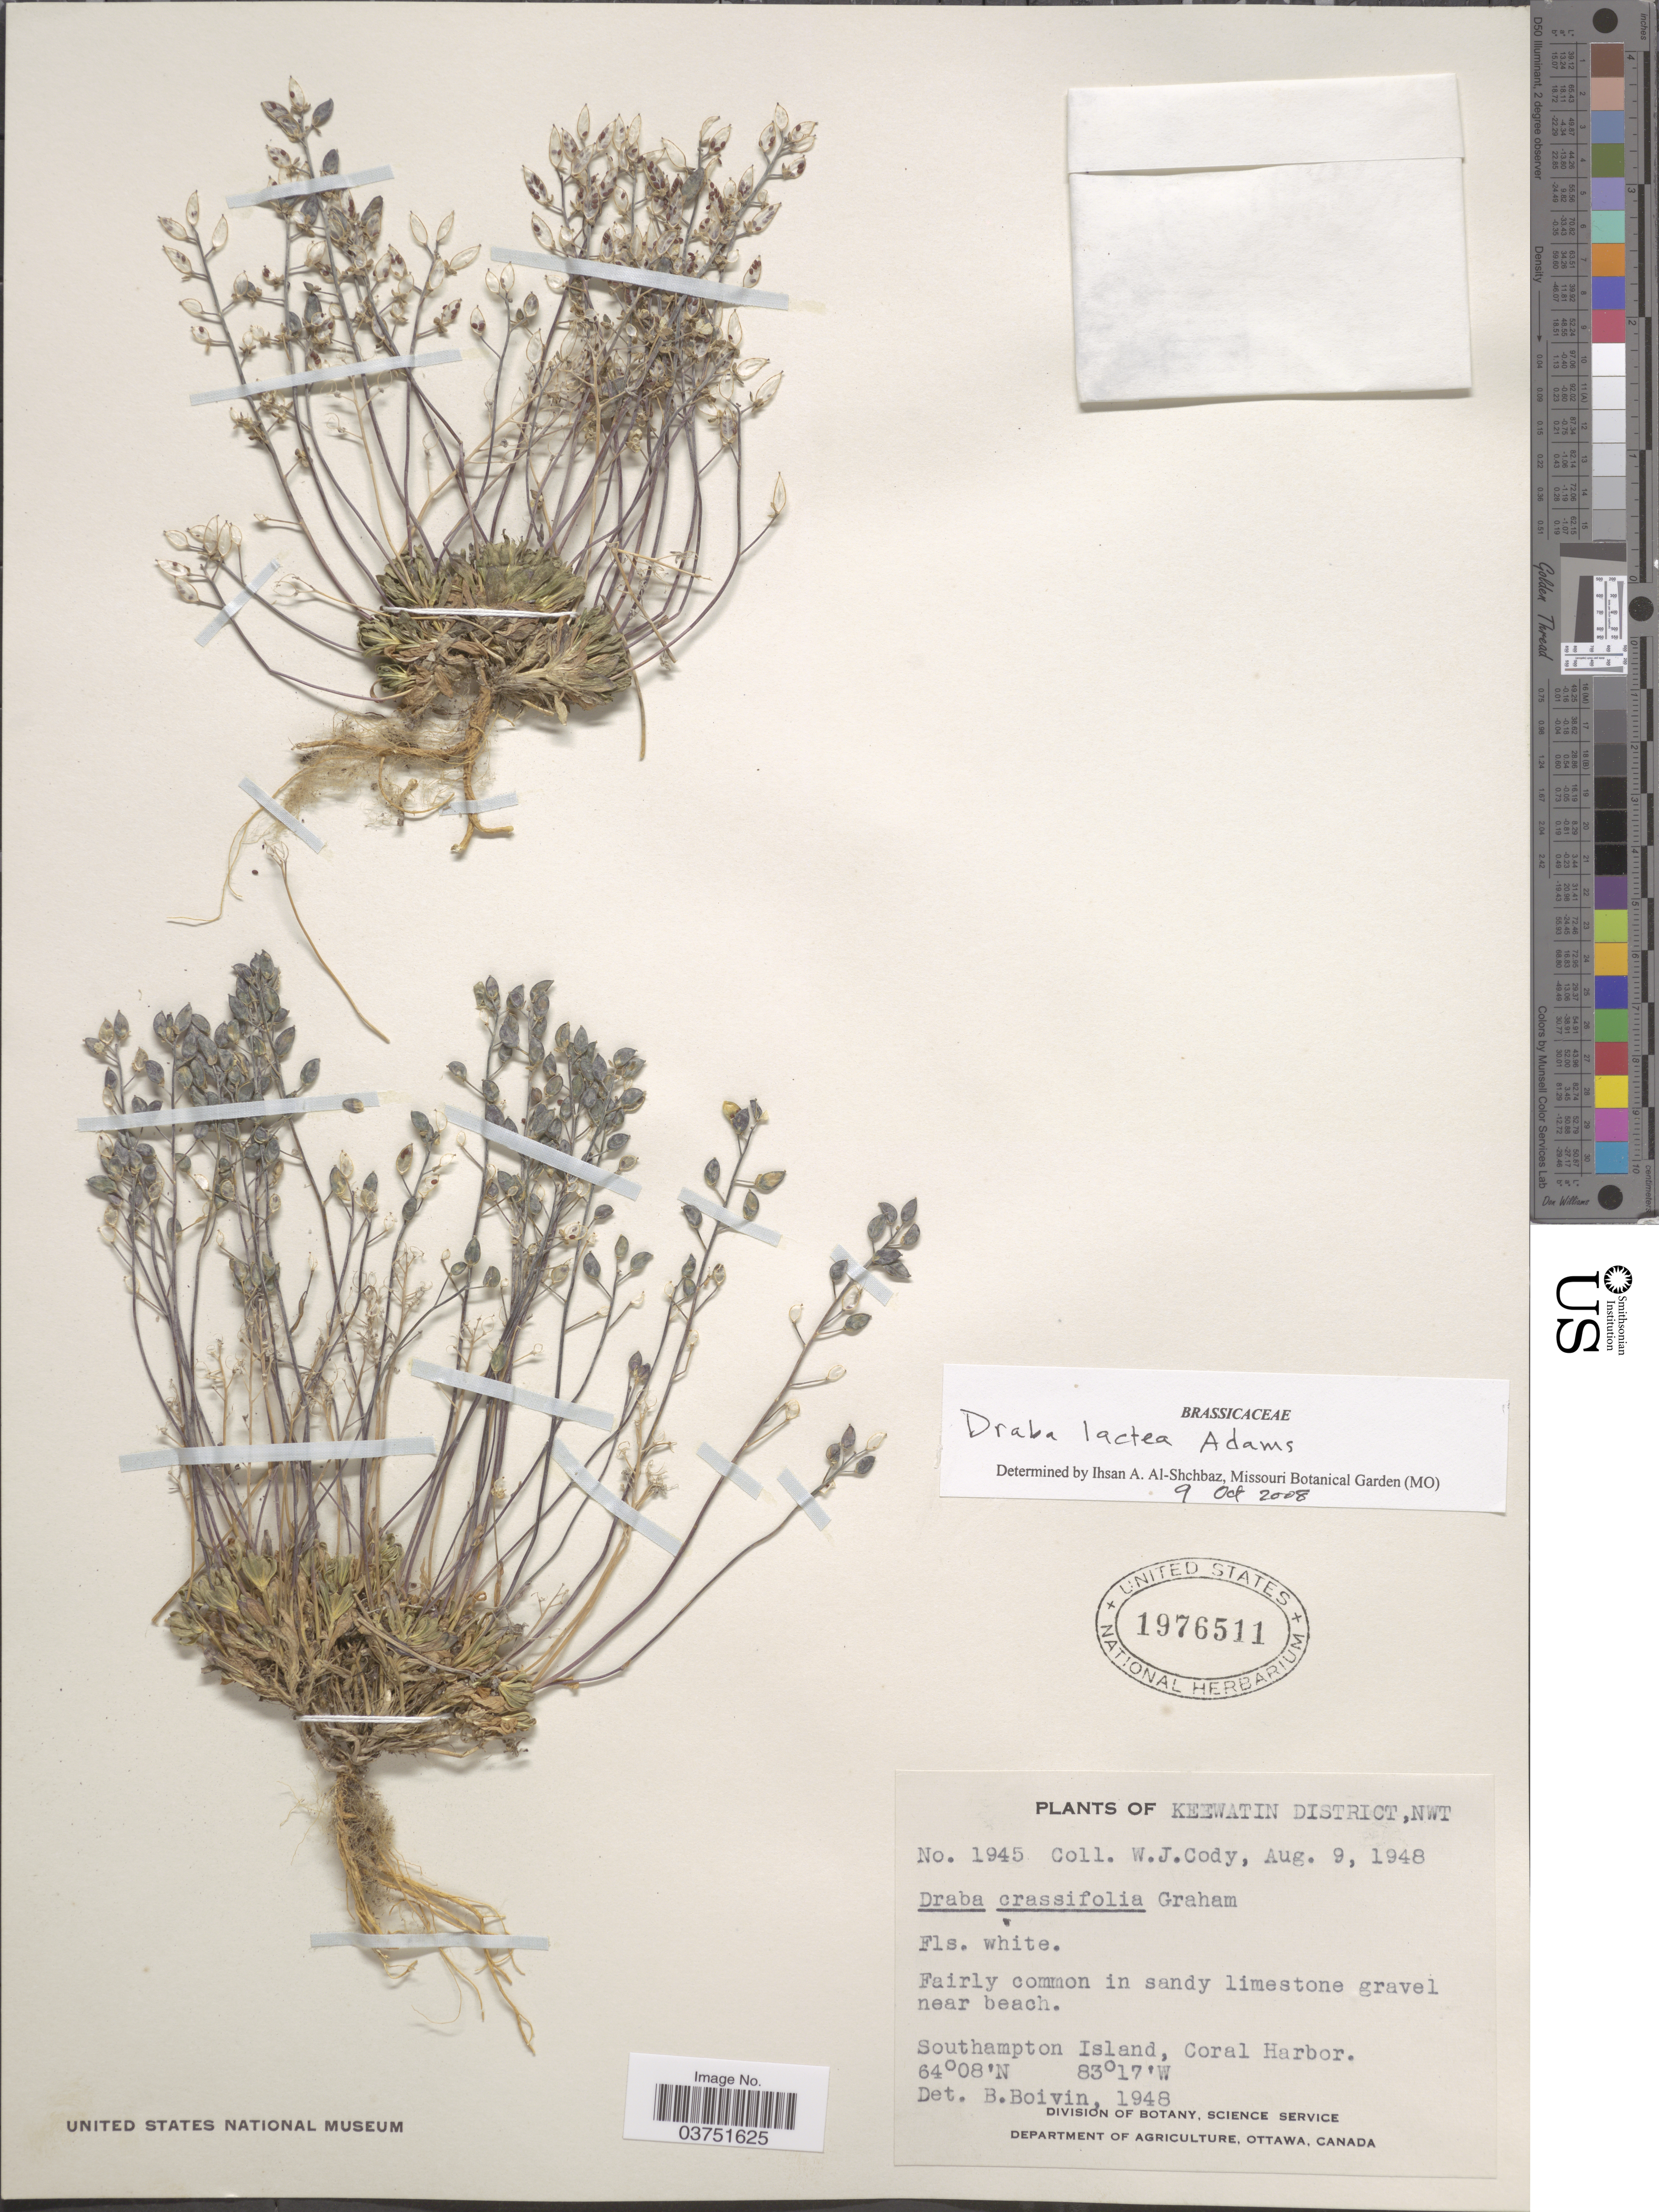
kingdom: Plantae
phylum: Tracheophyta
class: Magnoliopsida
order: Brassicales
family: Brassicaceae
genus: Draba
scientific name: Draba lactea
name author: Adams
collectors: W. Cody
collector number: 1945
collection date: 1948-08-09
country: Canada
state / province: Northwest Territories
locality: Keewatin District. Southampton Island, Coral Harbor.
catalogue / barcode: US 1976511